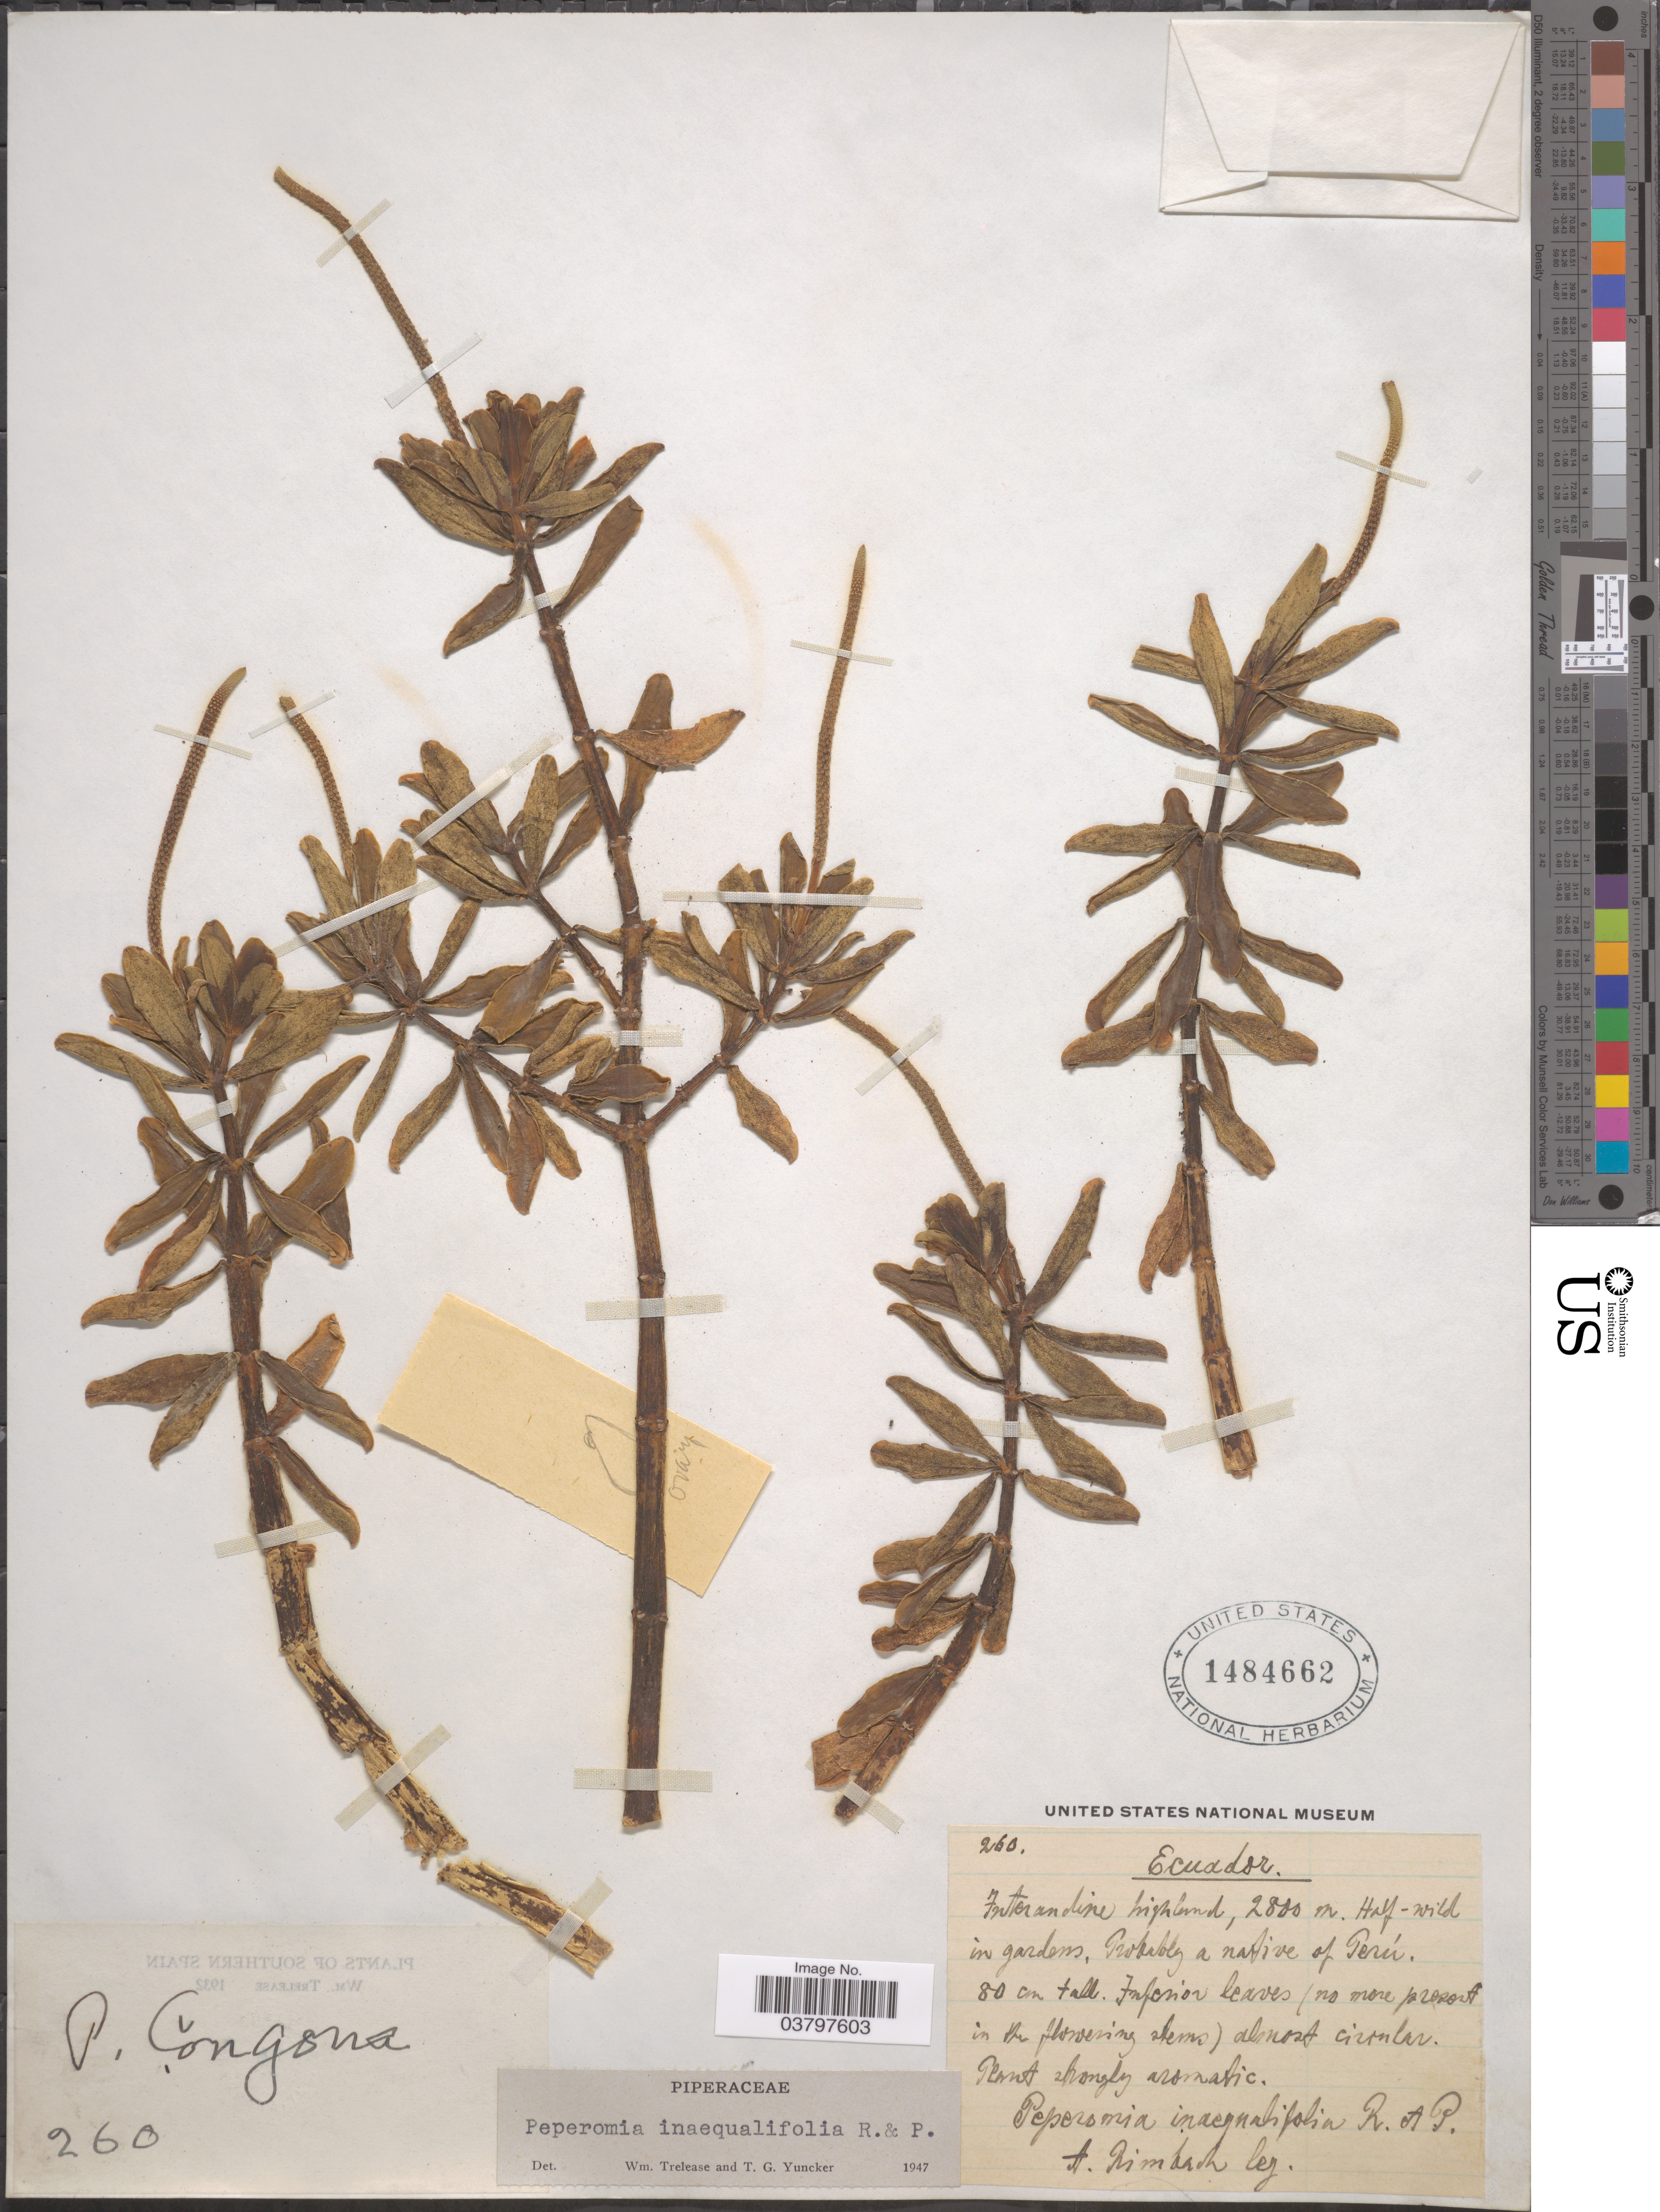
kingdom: Plantae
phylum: Tracheophyta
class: Magnoliopsida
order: Piperales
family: Piperaceae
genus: Peperomia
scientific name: Peperomia congona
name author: Sodiro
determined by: Pino, Guillermo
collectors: A. Rimbach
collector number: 260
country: Ecuador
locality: Interandine highland. Half-wild in gardens. Probably a native of Perú.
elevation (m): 2800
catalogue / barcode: US 1484662